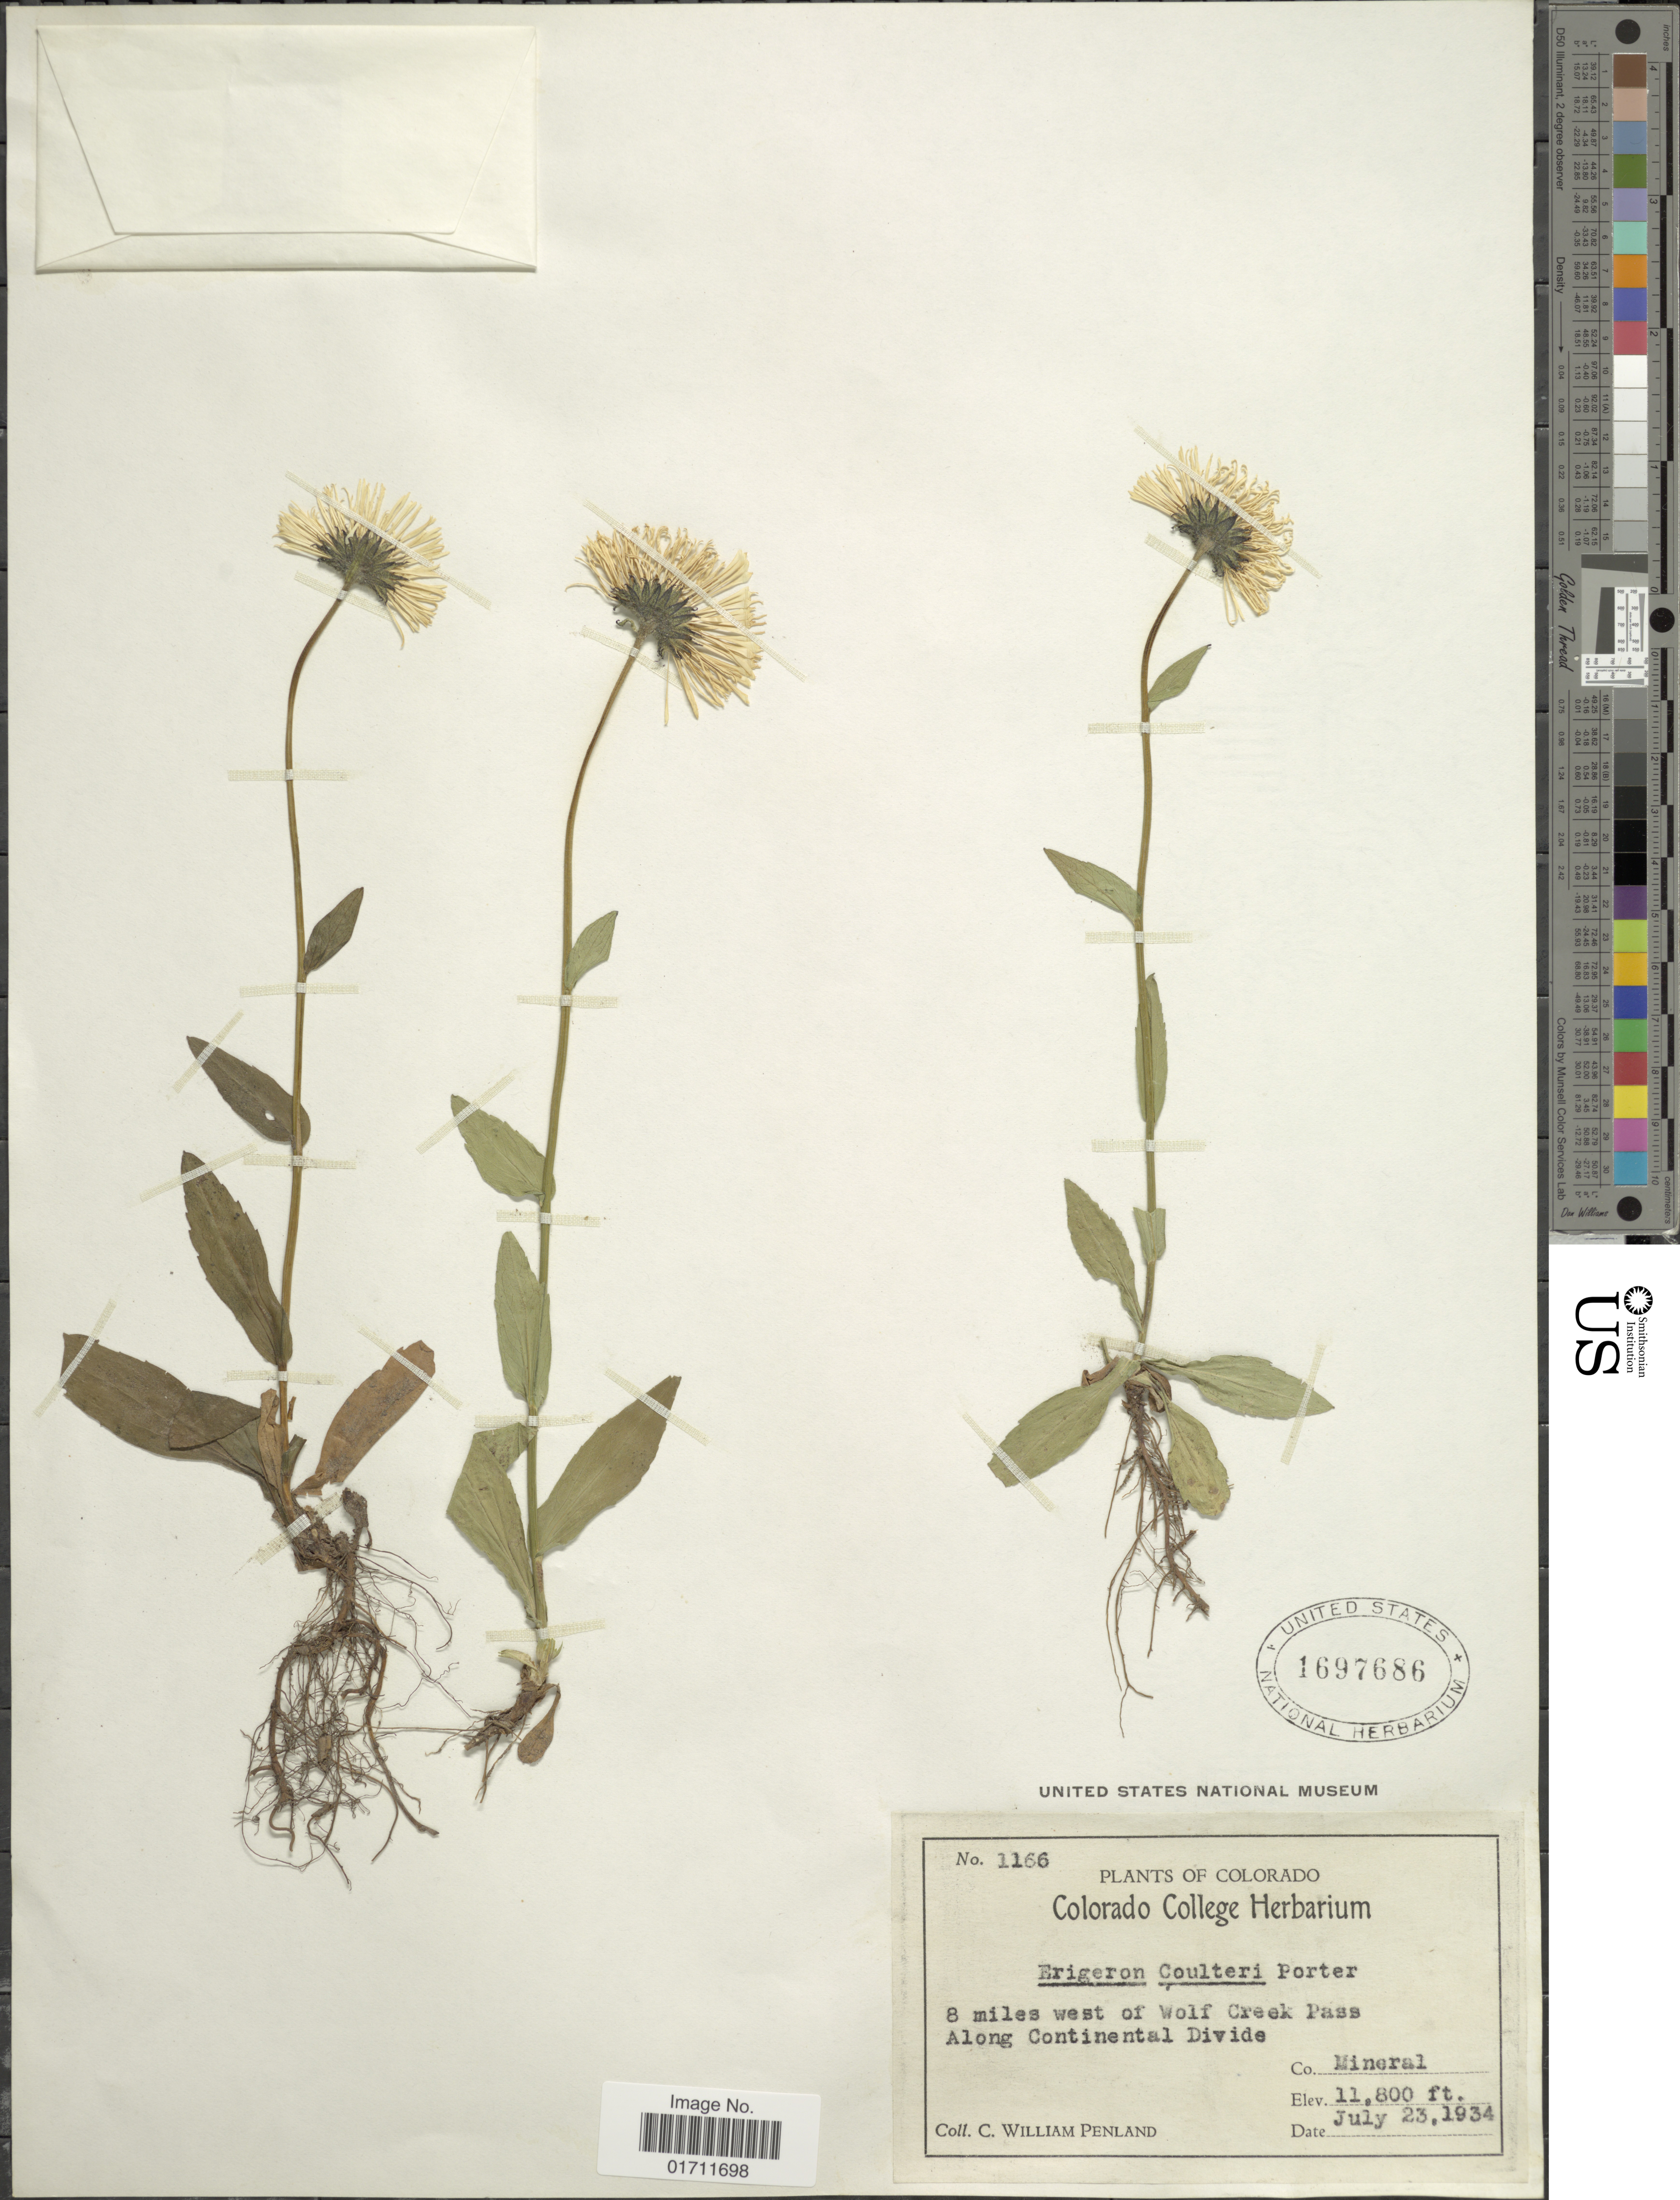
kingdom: Plantae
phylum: Tracheophyta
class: Magnoliopsida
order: Asterales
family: Asteraceae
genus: Erigeron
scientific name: Erigeron coulteri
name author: Porter in Porter & J.M. Coult.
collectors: C. W. Penland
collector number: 1166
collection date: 1934-07-23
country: United States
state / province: Colorado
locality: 8 miles west of Wolf Creek Pass, Along Continental Divide, Co. Mineral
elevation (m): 3597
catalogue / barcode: US 1697686